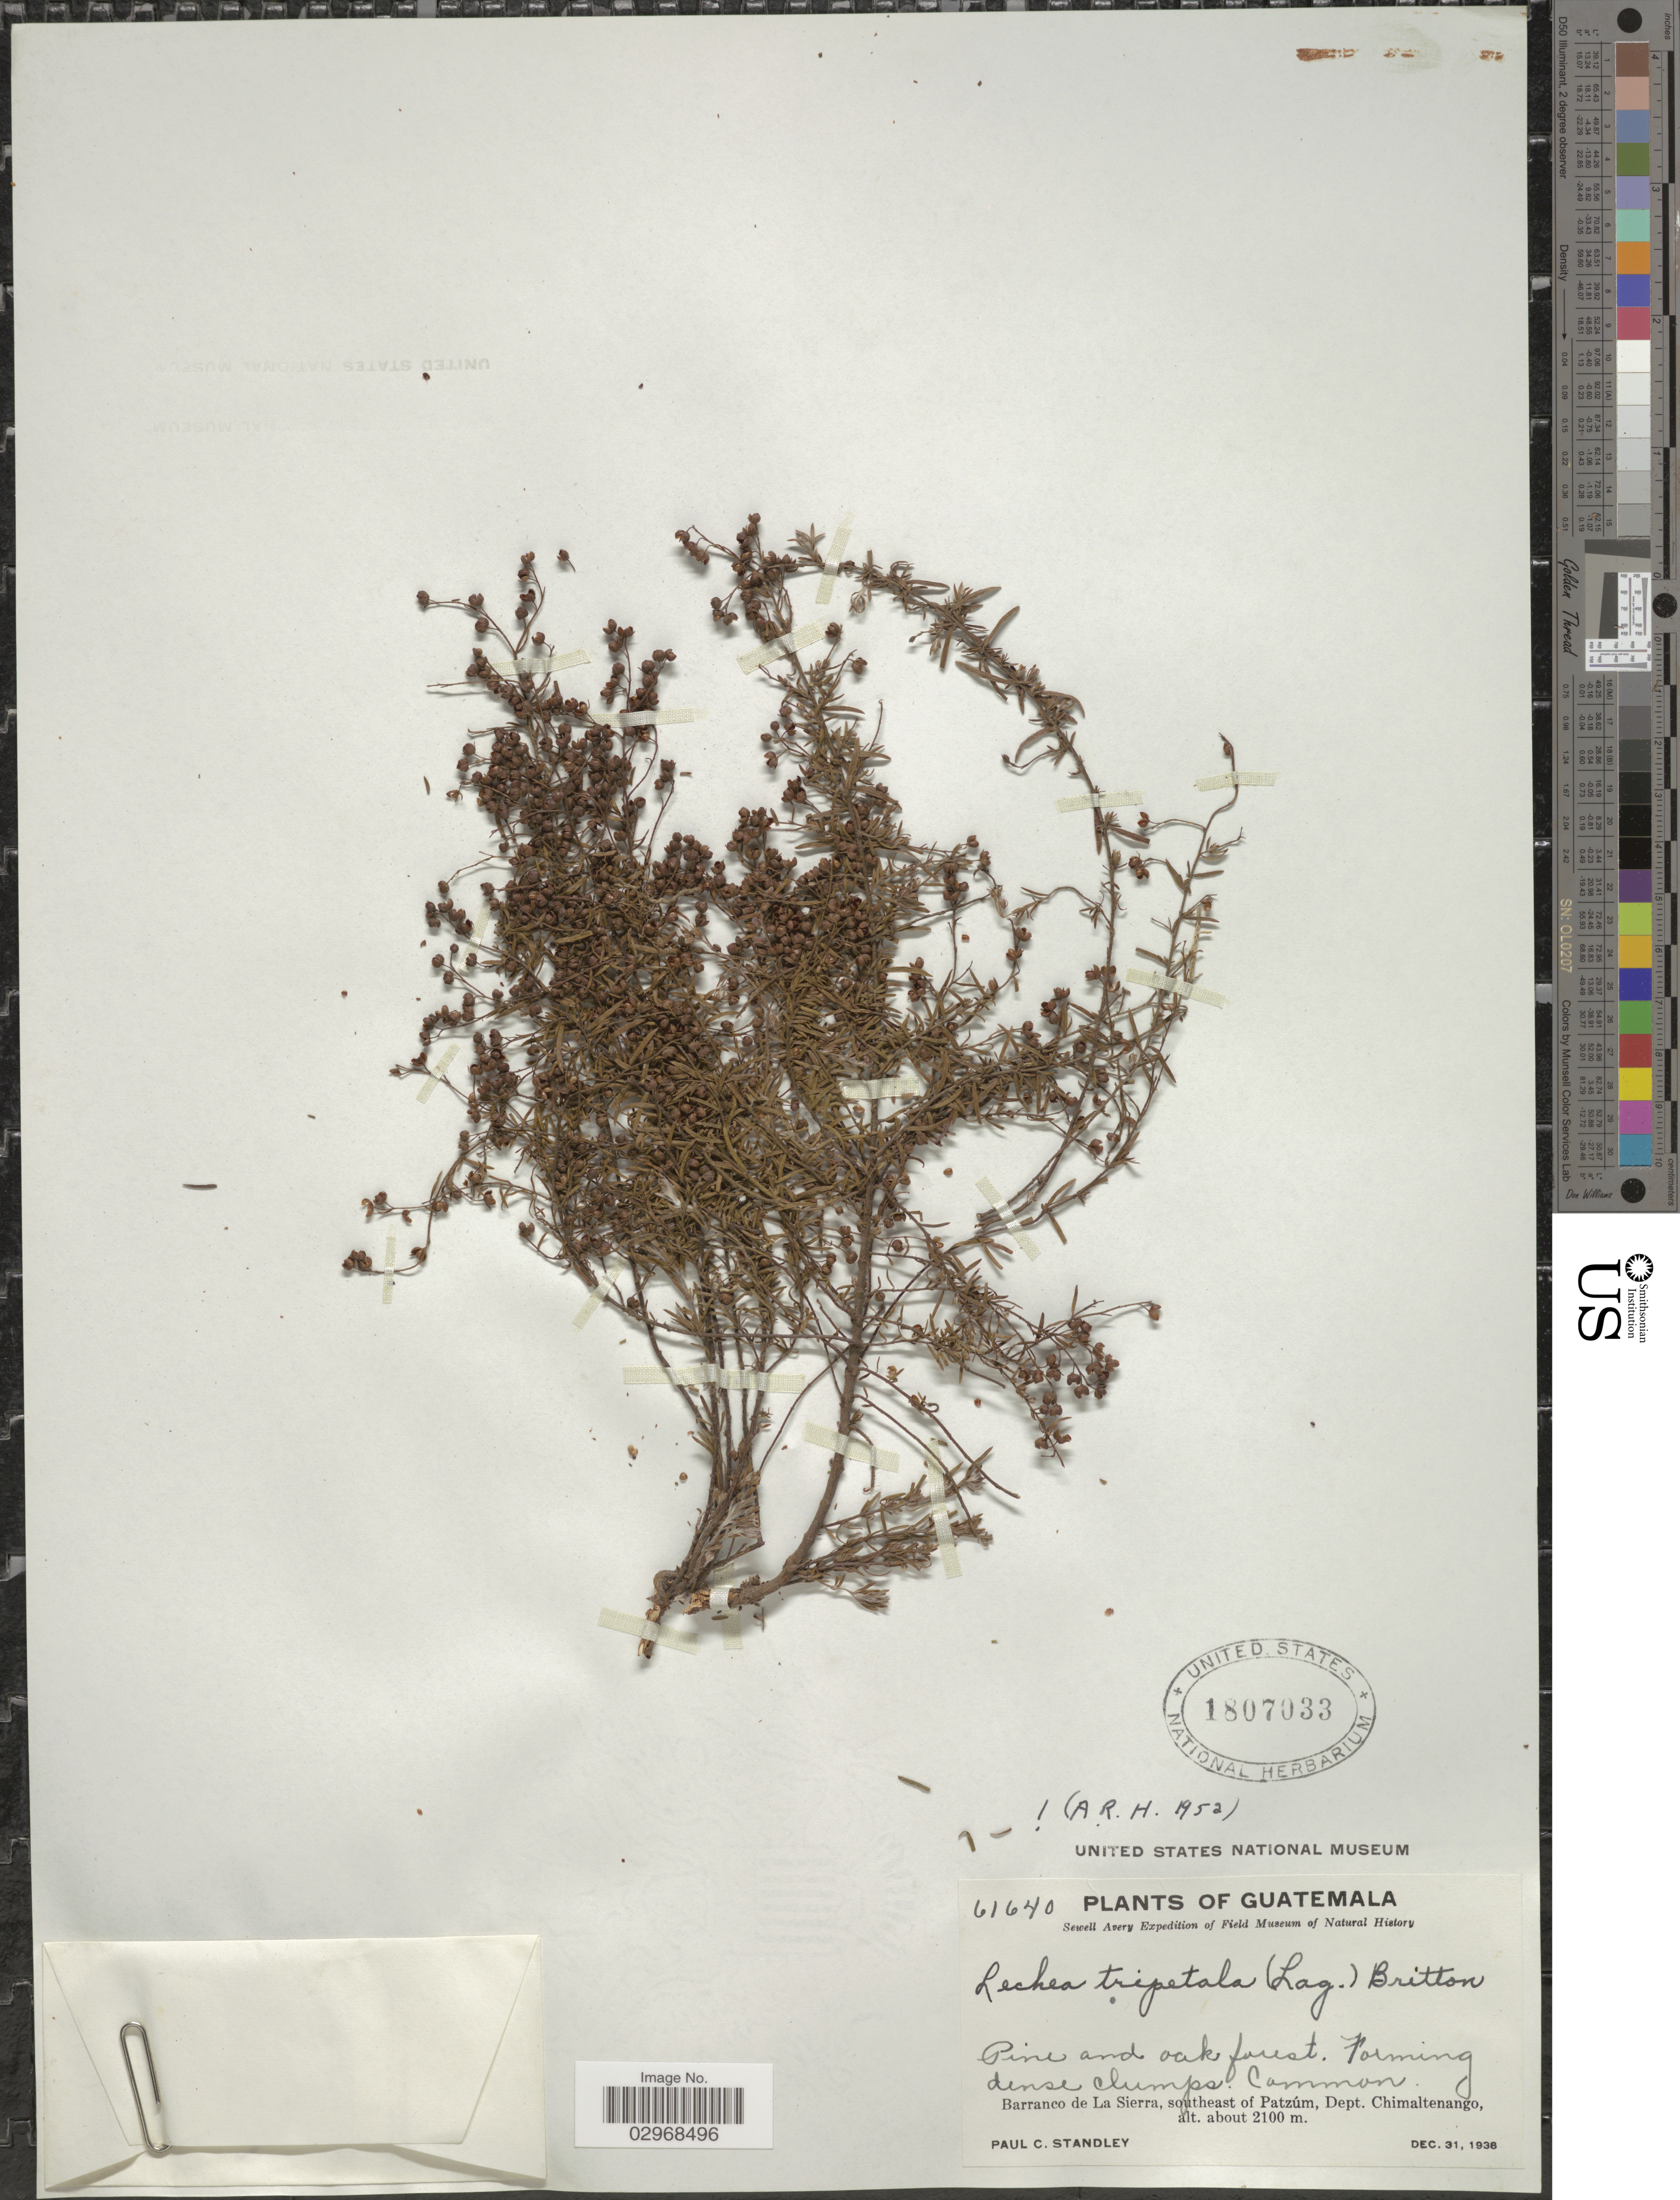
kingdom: Plantae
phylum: Tracheophyta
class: Magnoliopsida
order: Malvales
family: Cistaceae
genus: Lechea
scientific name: Lechea tripetala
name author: (Moc. & Sessé ex Dunal) Britton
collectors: P. C. Standley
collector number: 61640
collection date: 1938-12-31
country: Guatemala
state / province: Chimaltenango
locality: Barranco de La Sierra, southeast of Patzúm, Dept. Chimaltenango.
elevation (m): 2100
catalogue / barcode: US 1807033